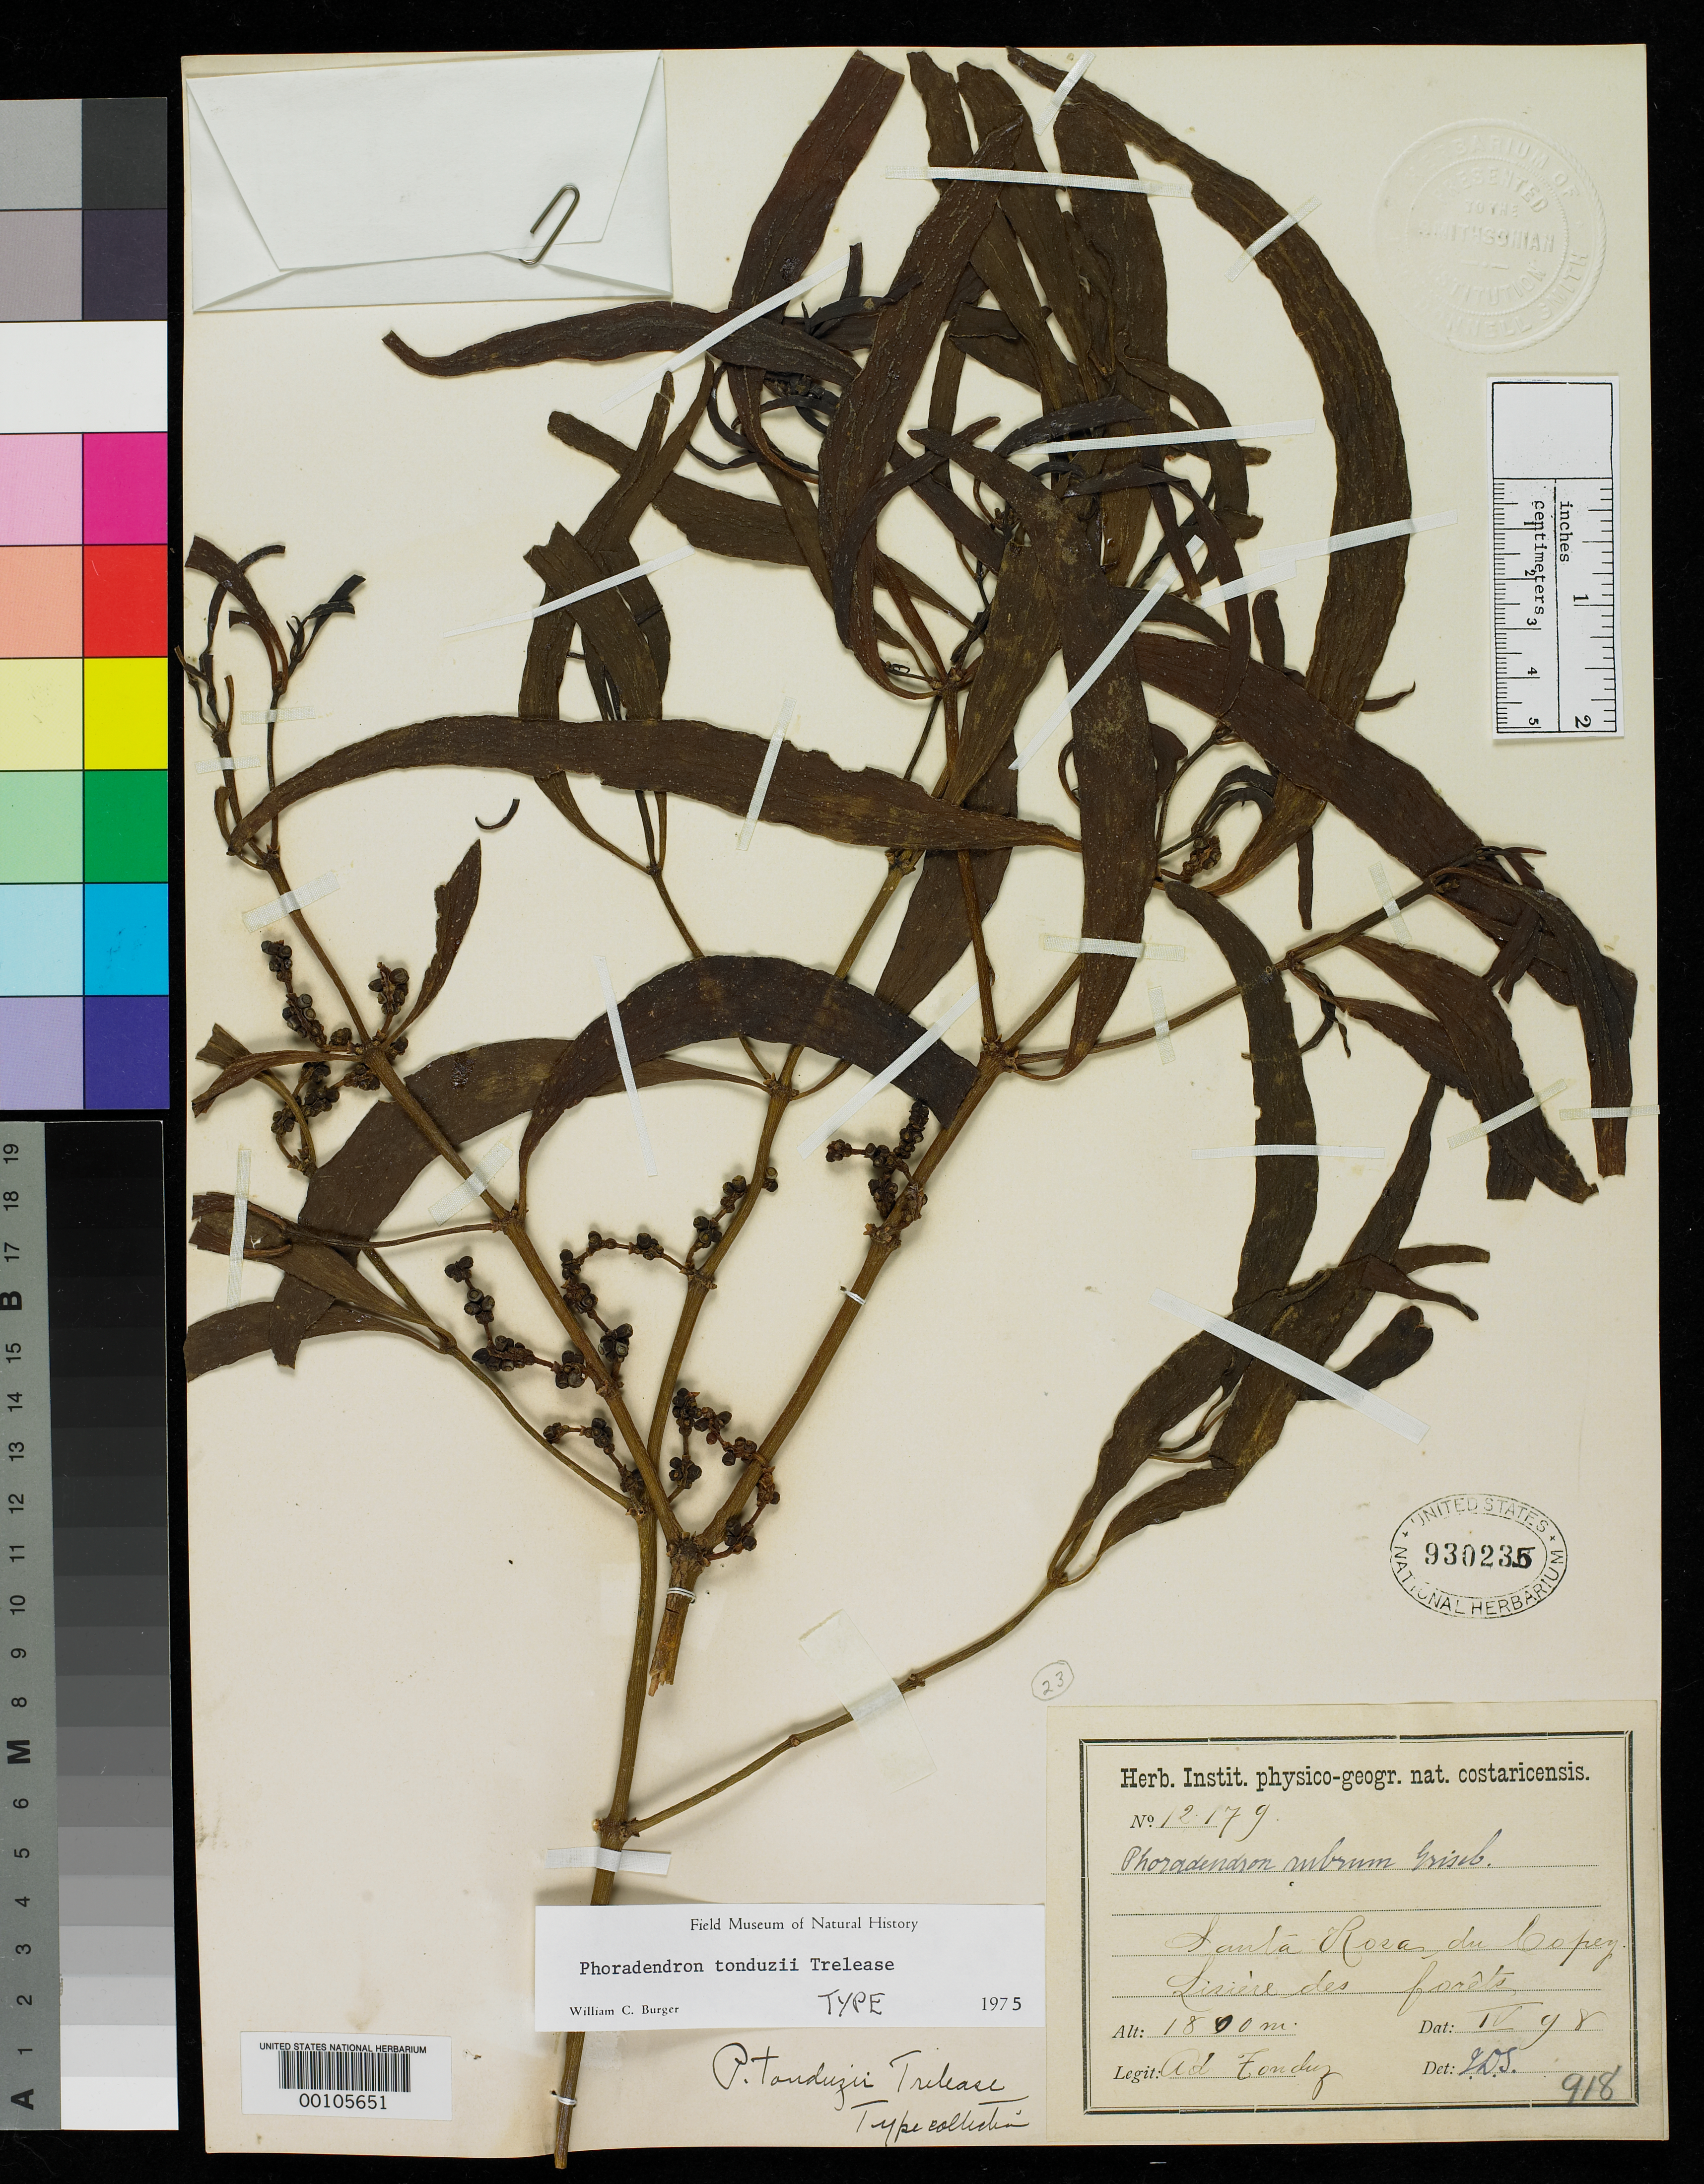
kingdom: Plantae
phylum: Tracheophyta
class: Magnoliopsida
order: Santalales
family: Viscaceae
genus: Phoradendron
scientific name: Phoradendron tonduzii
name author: Trel.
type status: Isotype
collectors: A. Tonduz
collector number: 12179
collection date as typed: Apr 1898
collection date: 1898-04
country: Costa Rica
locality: Santa Rosa de Copey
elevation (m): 1800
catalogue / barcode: US 930235